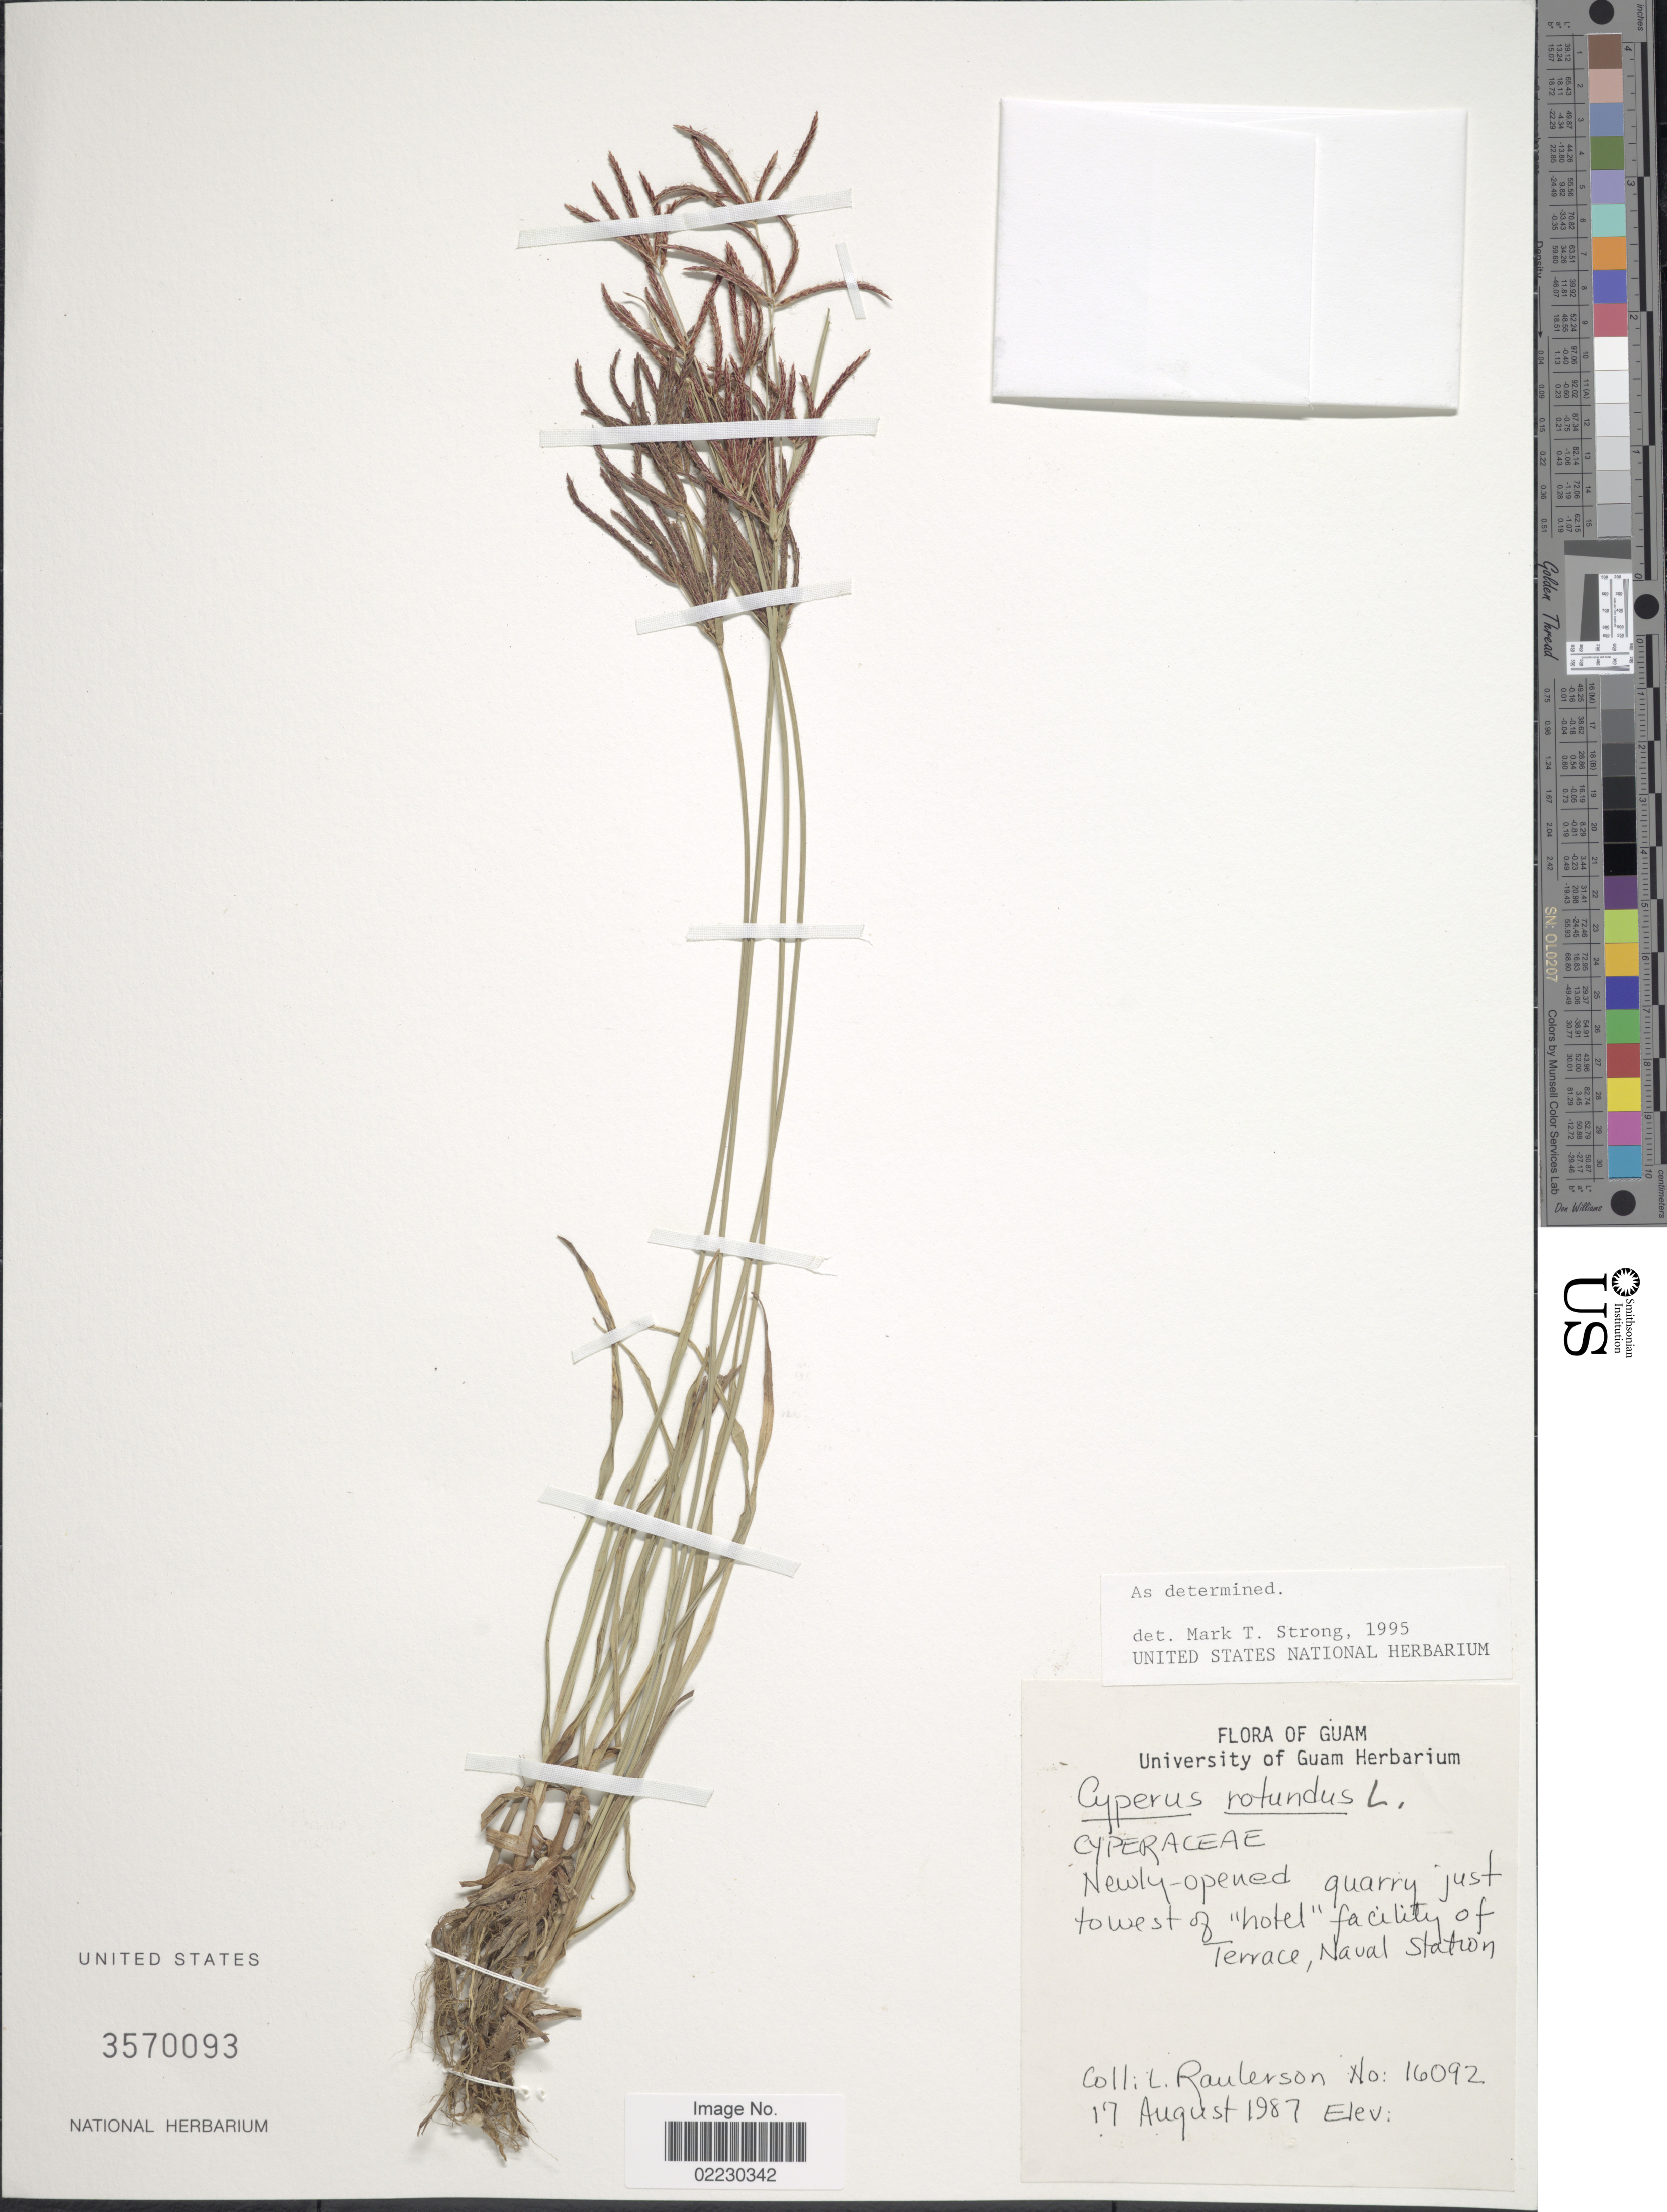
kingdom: Plantae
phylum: Tracheophyta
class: Liliopsida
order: Poales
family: Cyperaceae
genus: Cyperus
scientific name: Cyperus rotundus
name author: L.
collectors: L. Raulerson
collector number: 16092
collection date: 1987-08-17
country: Guam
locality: Newly-opened quarry just to west of "hotel" facility of Terrace, Naval Station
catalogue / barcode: US 3570093